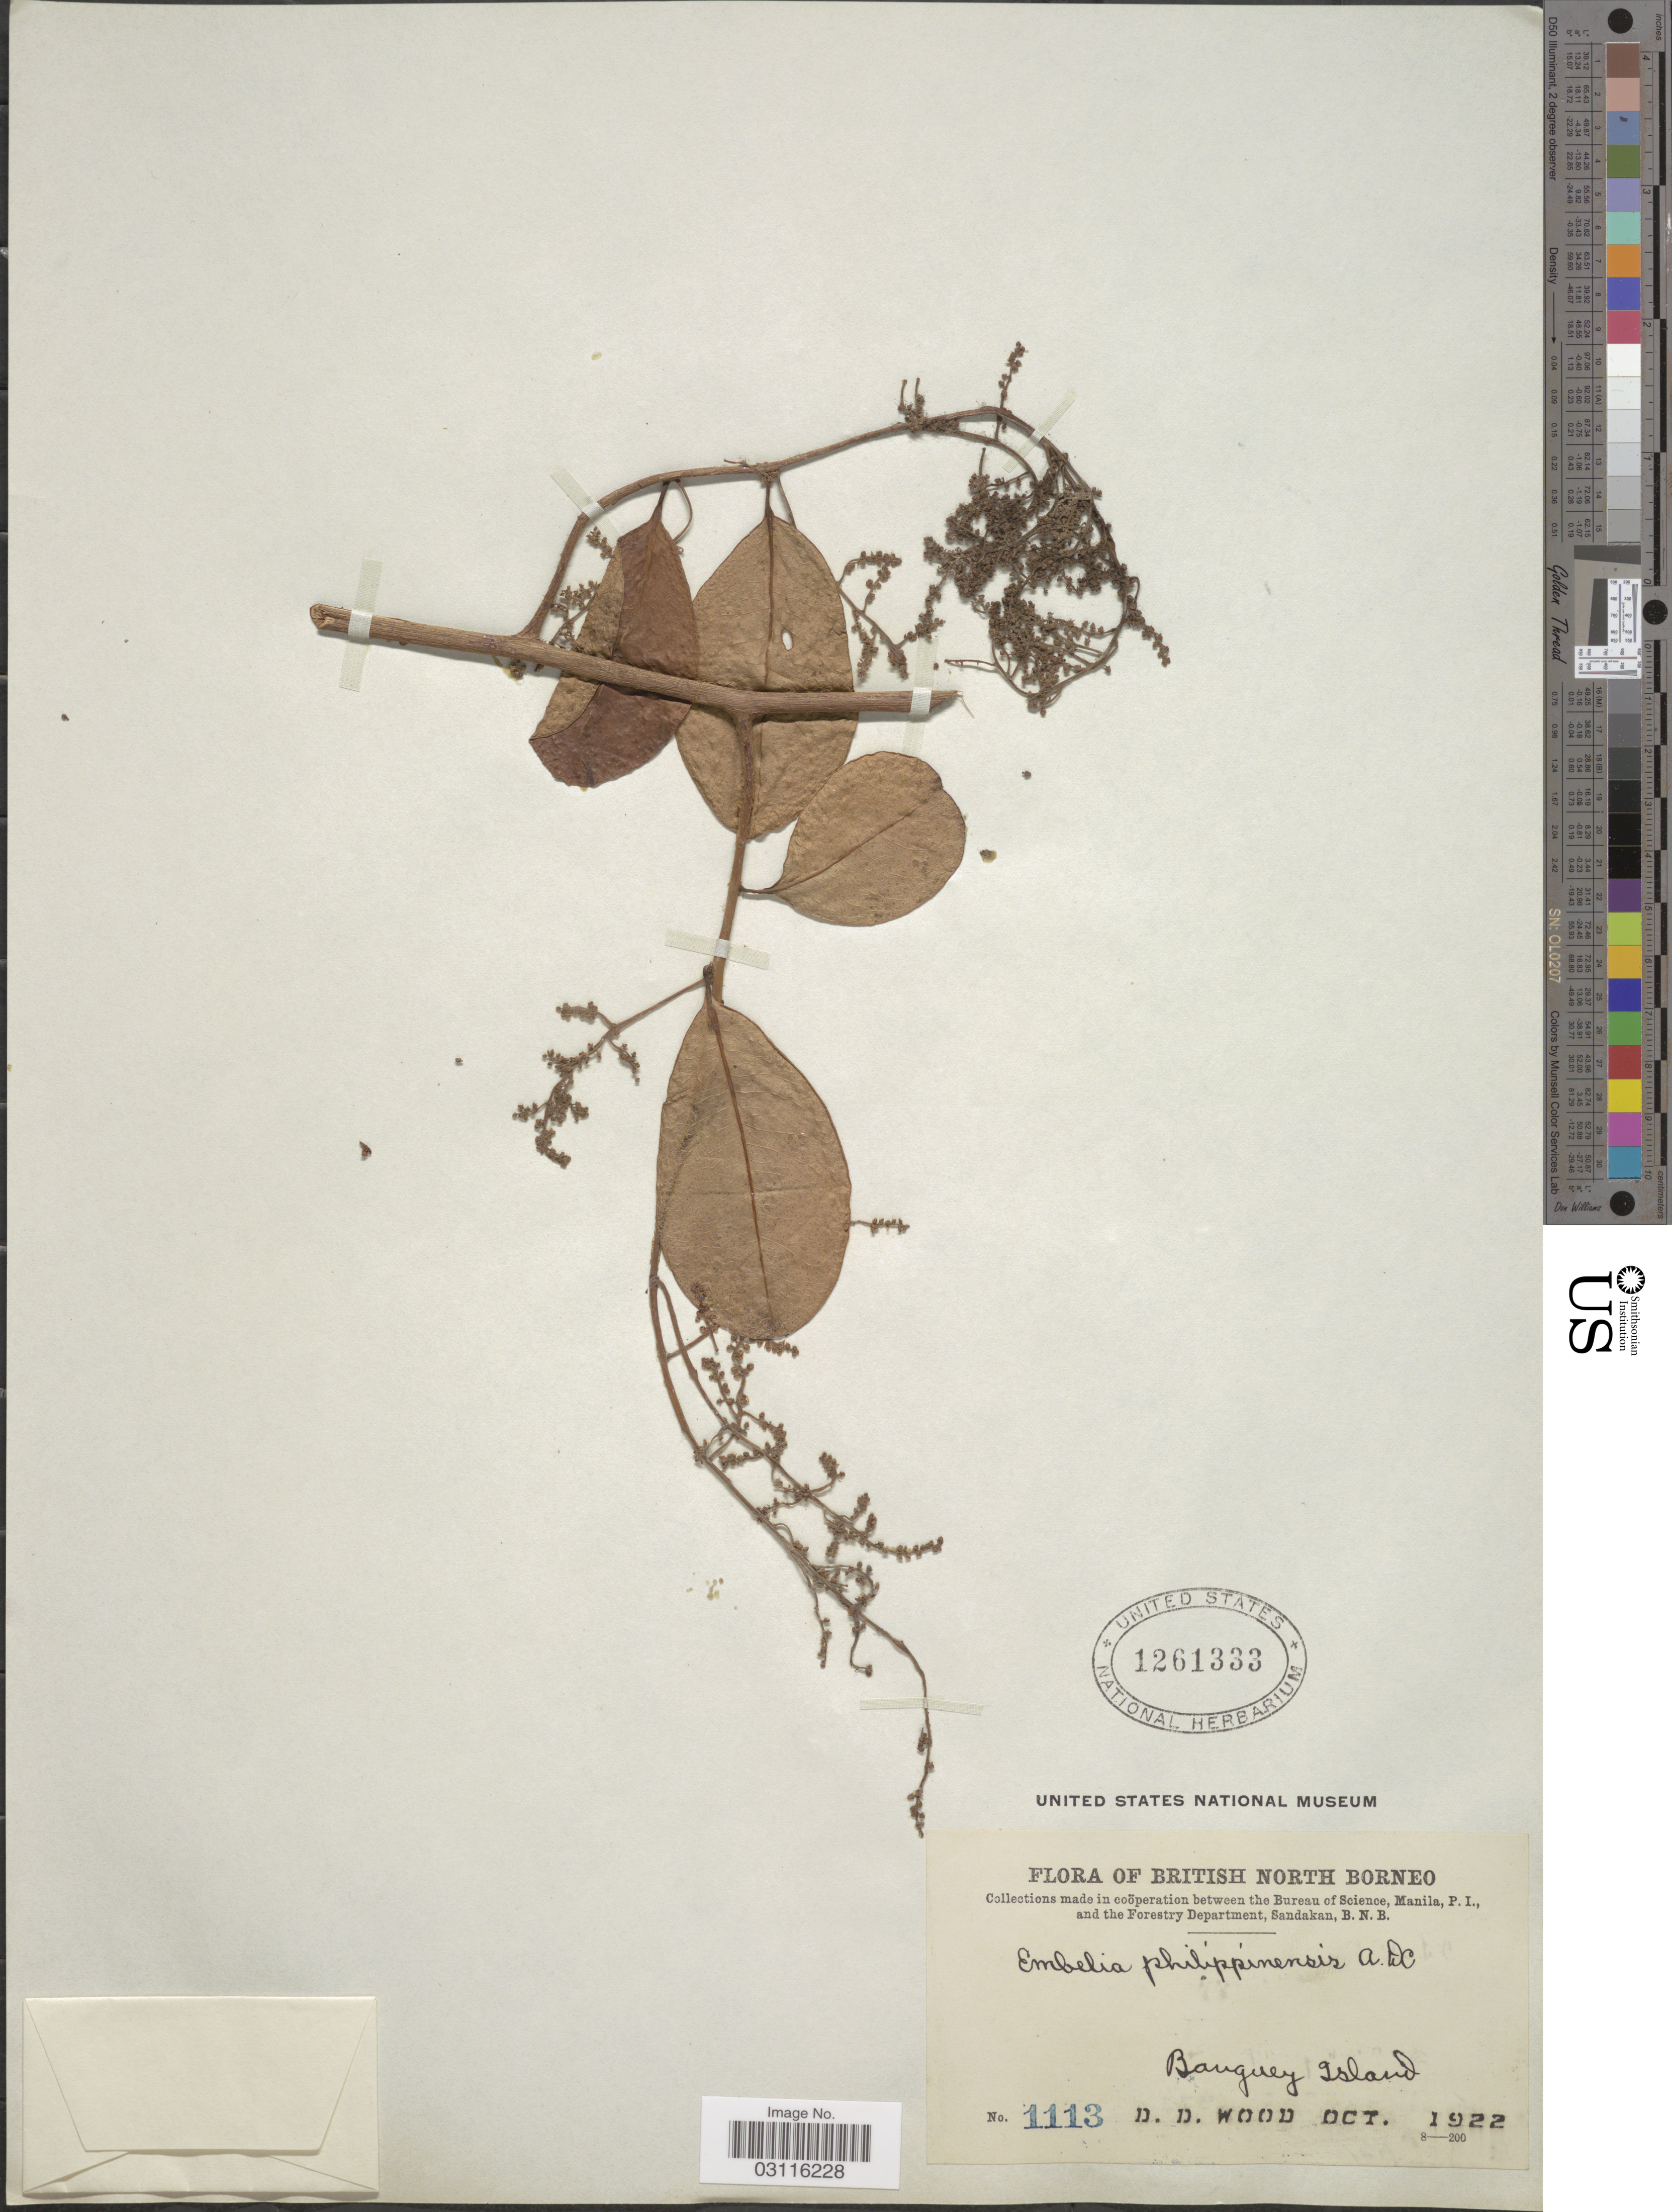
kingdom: Plantae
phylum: Tracheophyta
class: Magnoliopsida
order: Ericales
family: Primulaceae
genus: Embelia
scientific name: Embelia philippinensis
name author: A. DC.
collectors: D. Wood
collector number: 1113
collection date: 1922-10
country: Malaysia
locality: British North Borneo. Bauguey Island.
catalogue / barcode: US 1261333